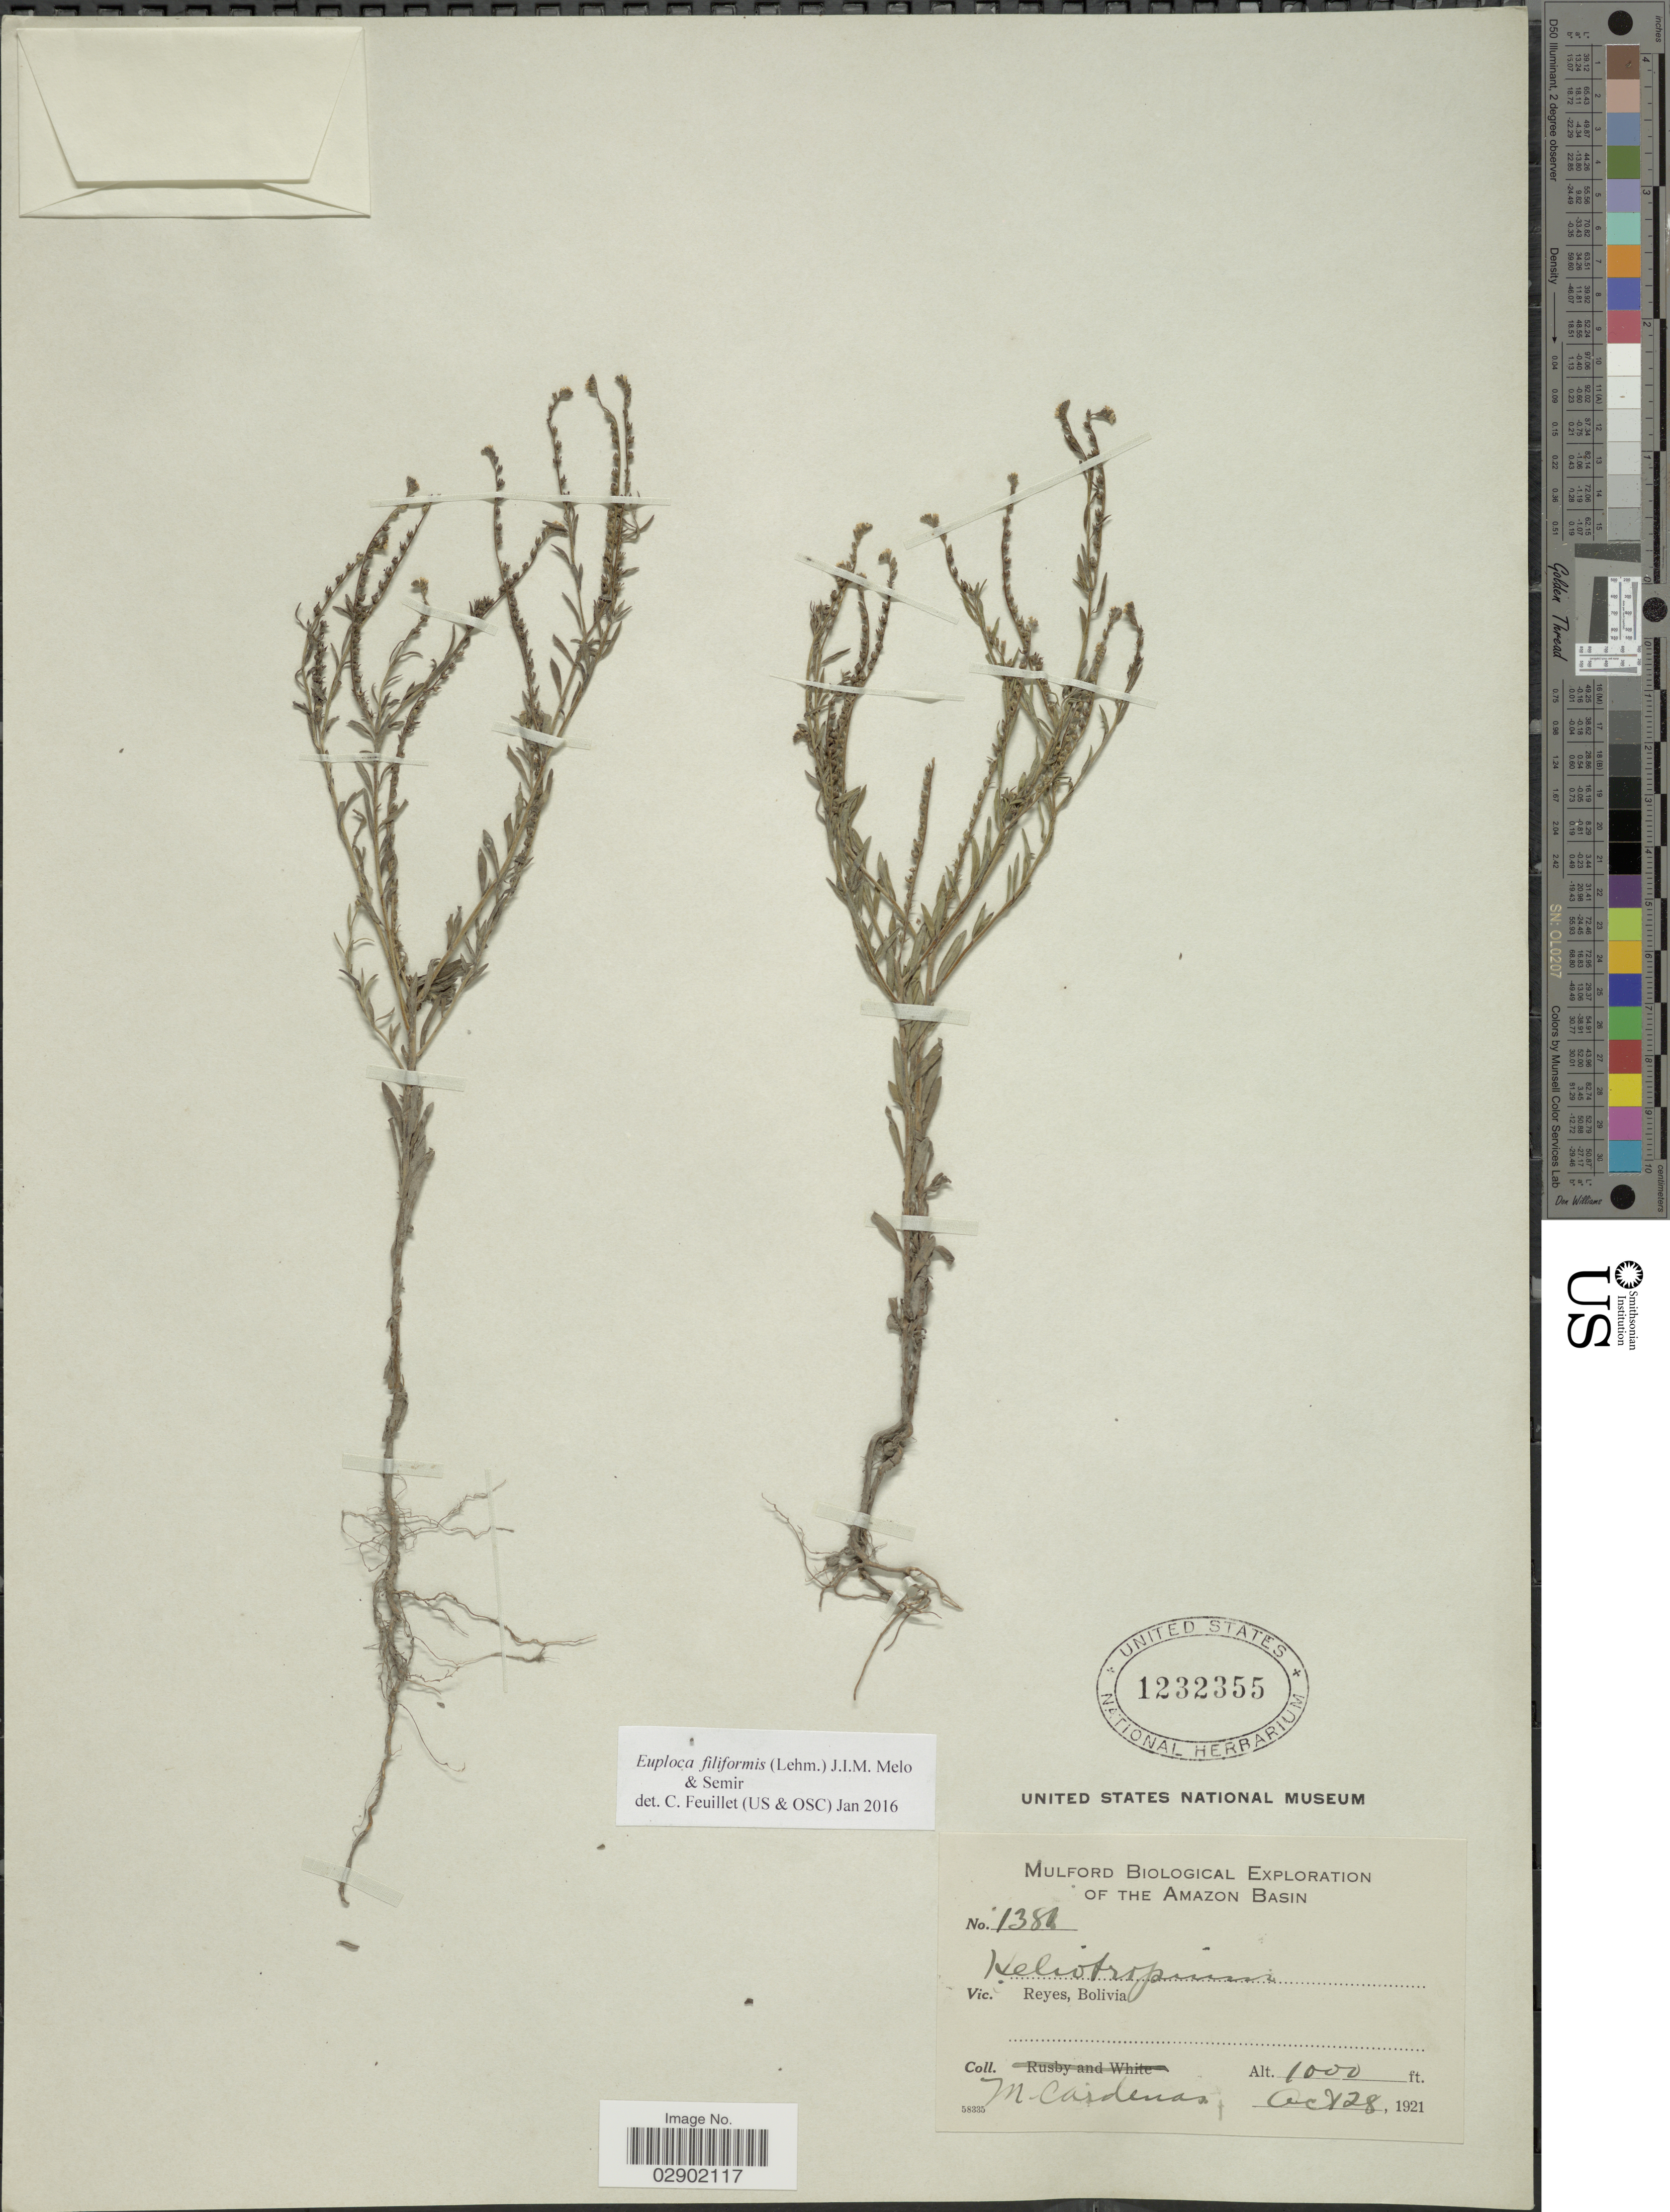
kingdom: Plantae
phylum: Tracheophyta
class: Magnoliopsida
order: Boraginales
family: Heliotropiaceae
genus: Euploca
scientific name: Euploca filiformis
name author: (Lehm.) J.I.M. Melo & Semir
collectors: M. Cárdenas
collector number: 1380*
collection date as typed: Oct. 28, 1921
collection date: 1921-10-28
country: Bolivia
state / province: Beni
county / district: José Ballivián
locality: Reyes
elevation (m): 305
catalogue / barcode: US 1232355